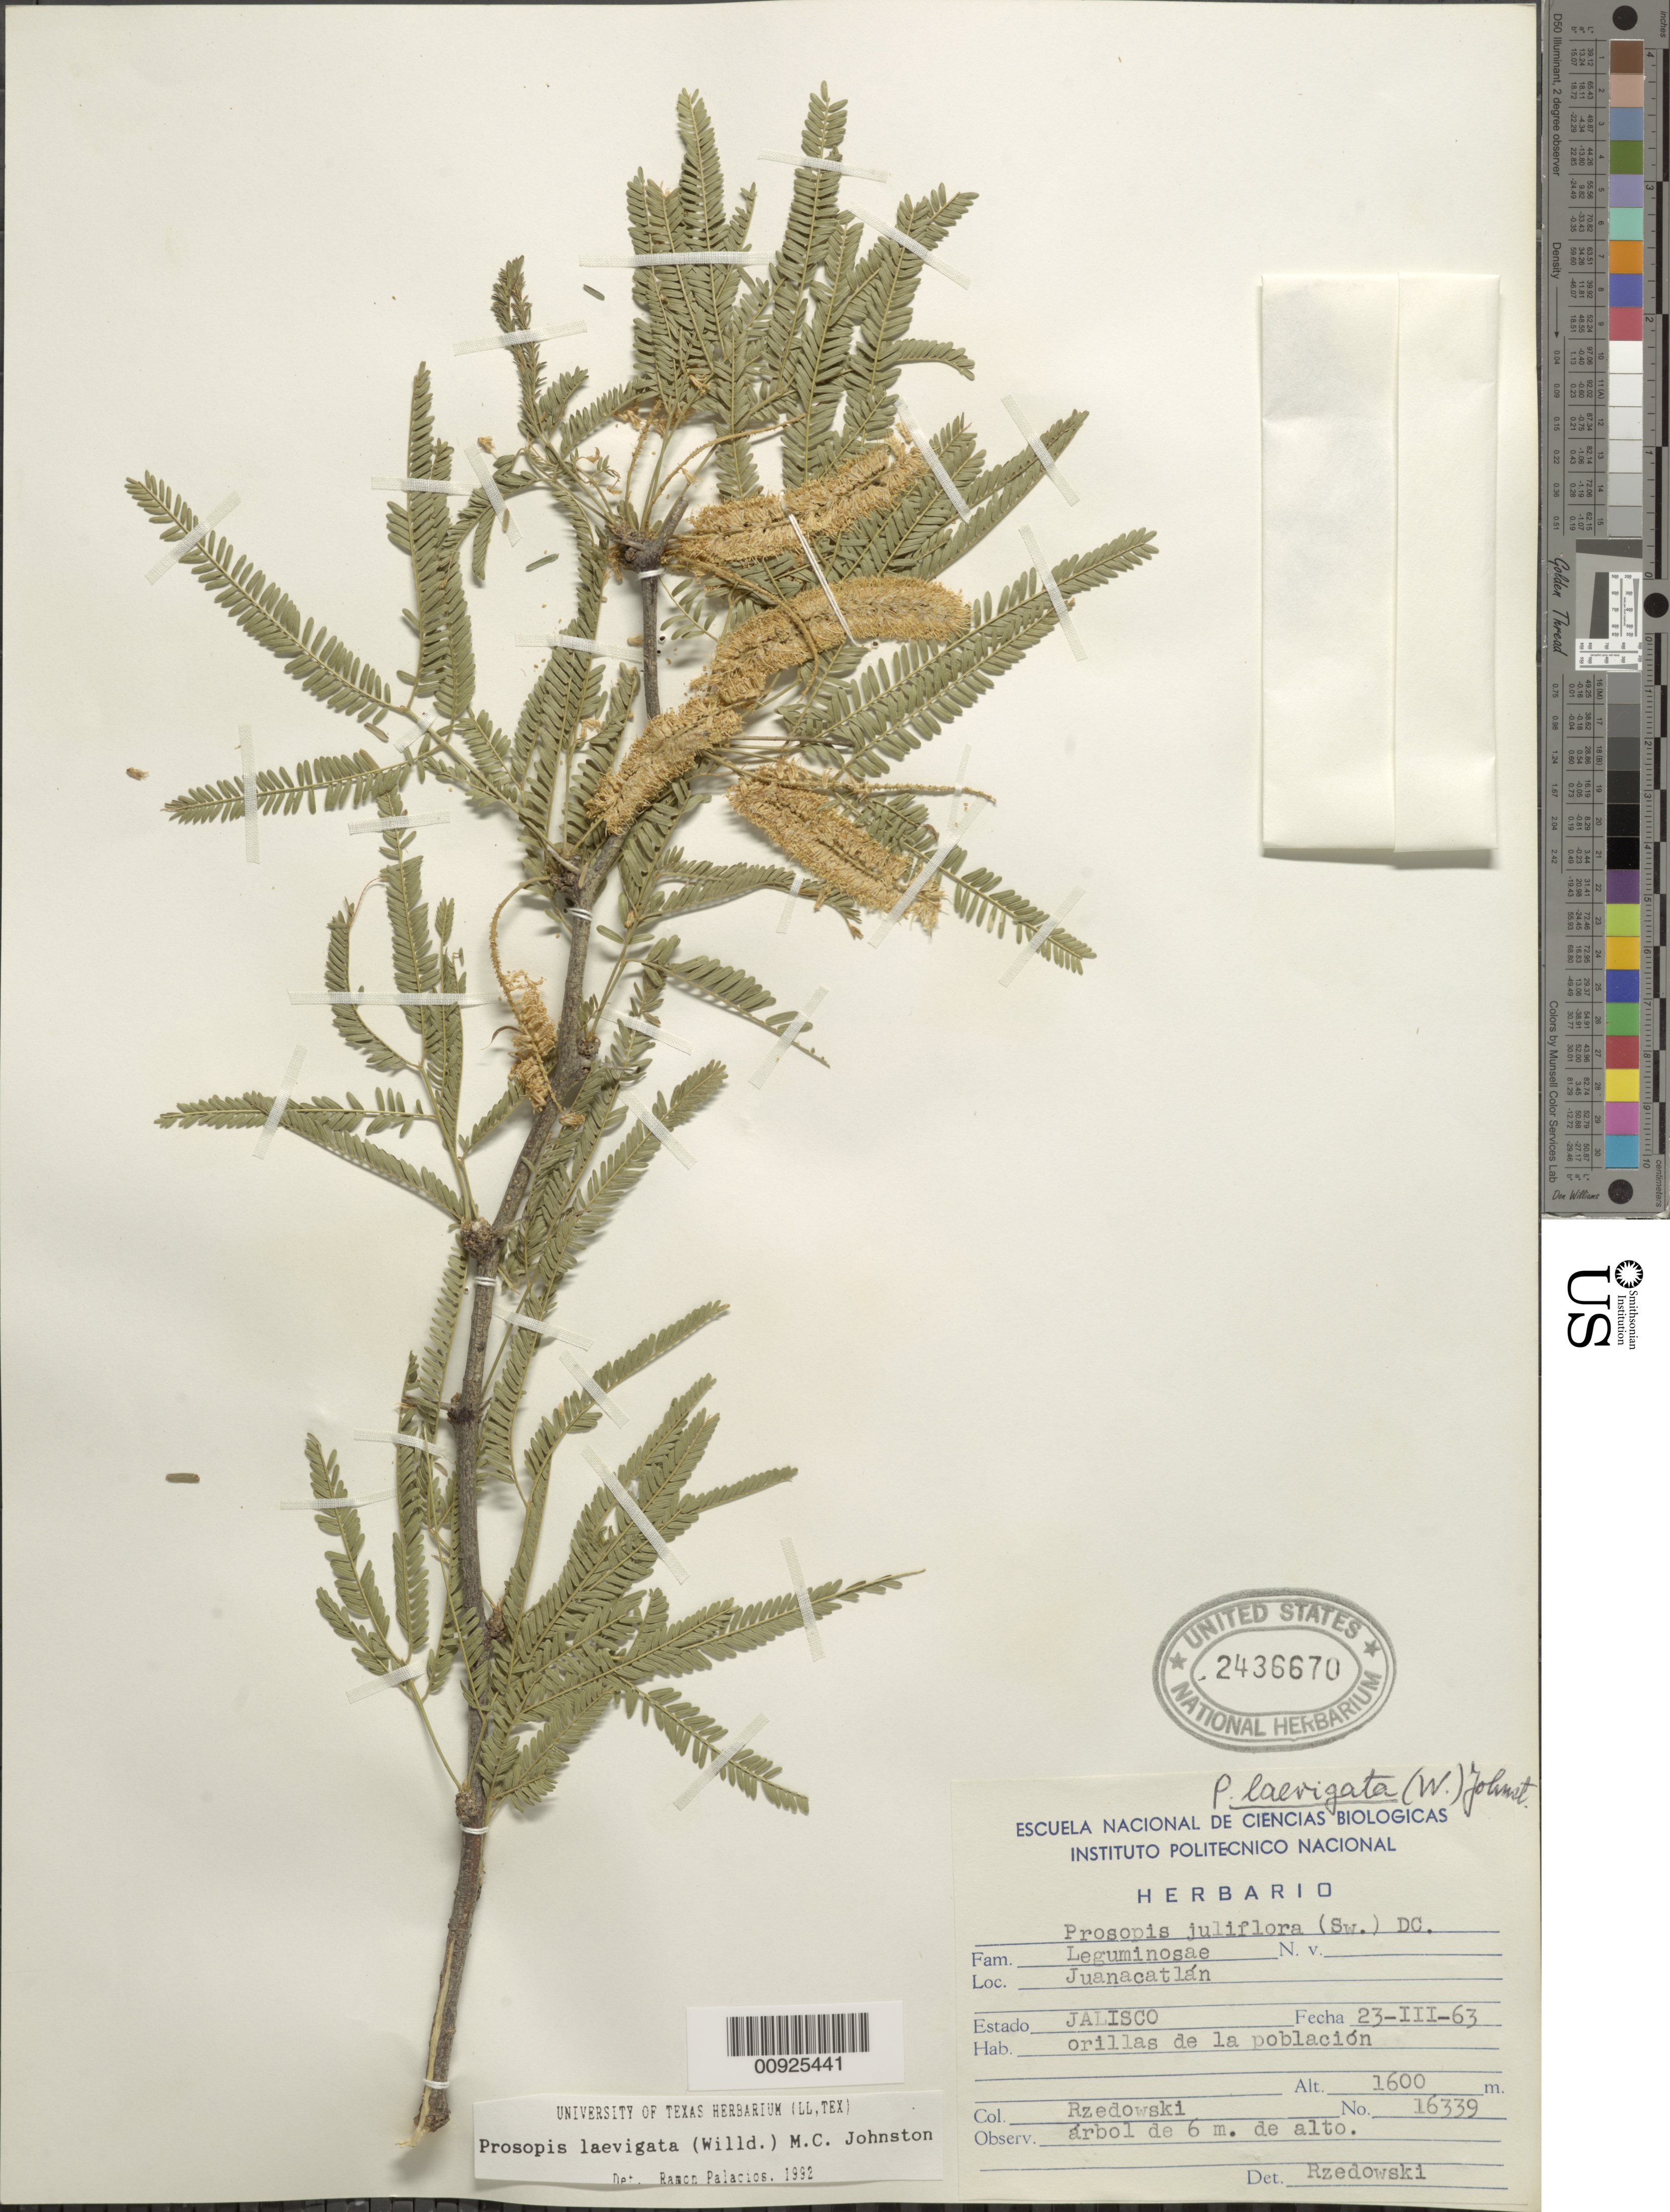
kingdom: Plantae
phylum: Tracheophyta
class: Magnoliopsida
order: Fabales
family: Fabaceae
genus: Neltuma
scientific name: Neltuma laevigata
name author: (Humb. & Bonpl. ex Willd.) Britton & Rose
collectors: J. Rzedowski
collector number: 16339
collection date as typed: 23 Mar 1963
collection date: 1963-03-23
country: Mexico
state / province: Jalisco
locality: Juanacatlán, Estado Jalisco.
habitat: Orillas de la población.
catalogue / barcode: US 2436670